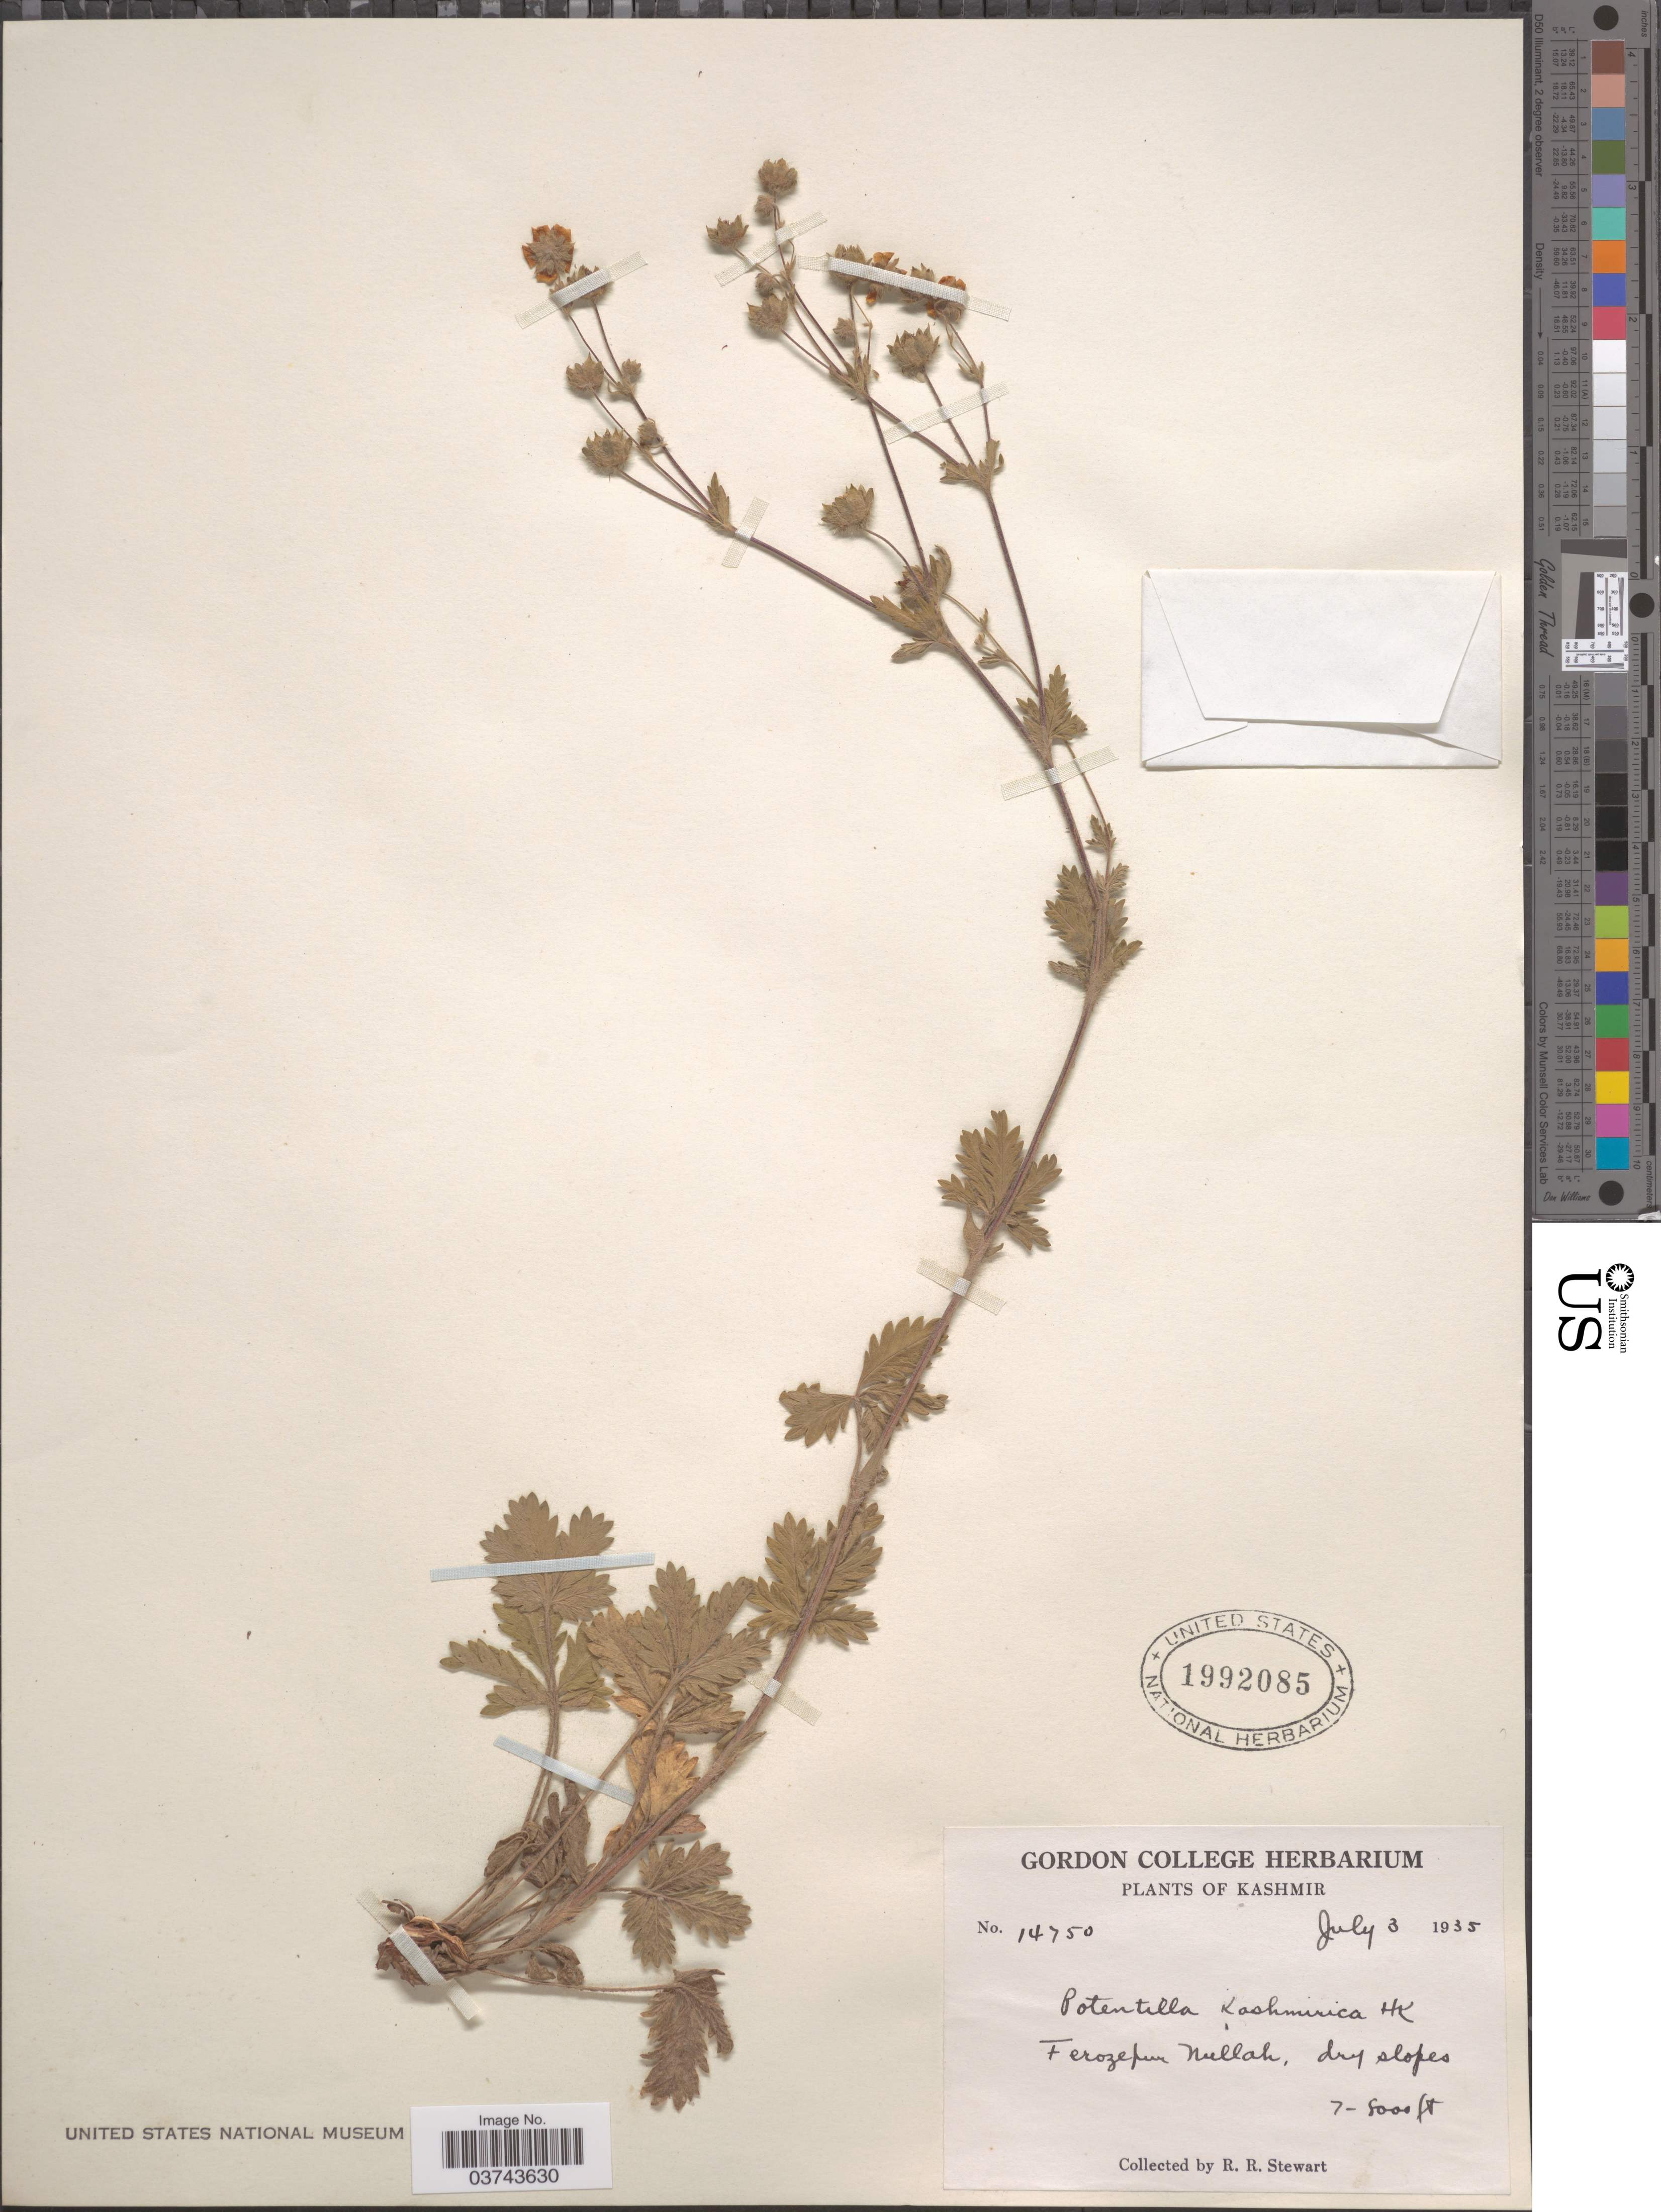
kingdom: Plantae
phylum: Tracheophyta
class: Magnoliopsida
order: Rosales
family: Rosaceae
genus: Potentilla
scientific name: Potentilla kashmirica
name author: Hook. f.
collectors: R. Stewart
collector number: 14750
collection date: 1935-07-03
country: India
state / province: Jammu and Kashmir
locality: Kashmir. Ferozepur Nullah.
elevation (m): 2134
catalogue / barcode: US 1992085